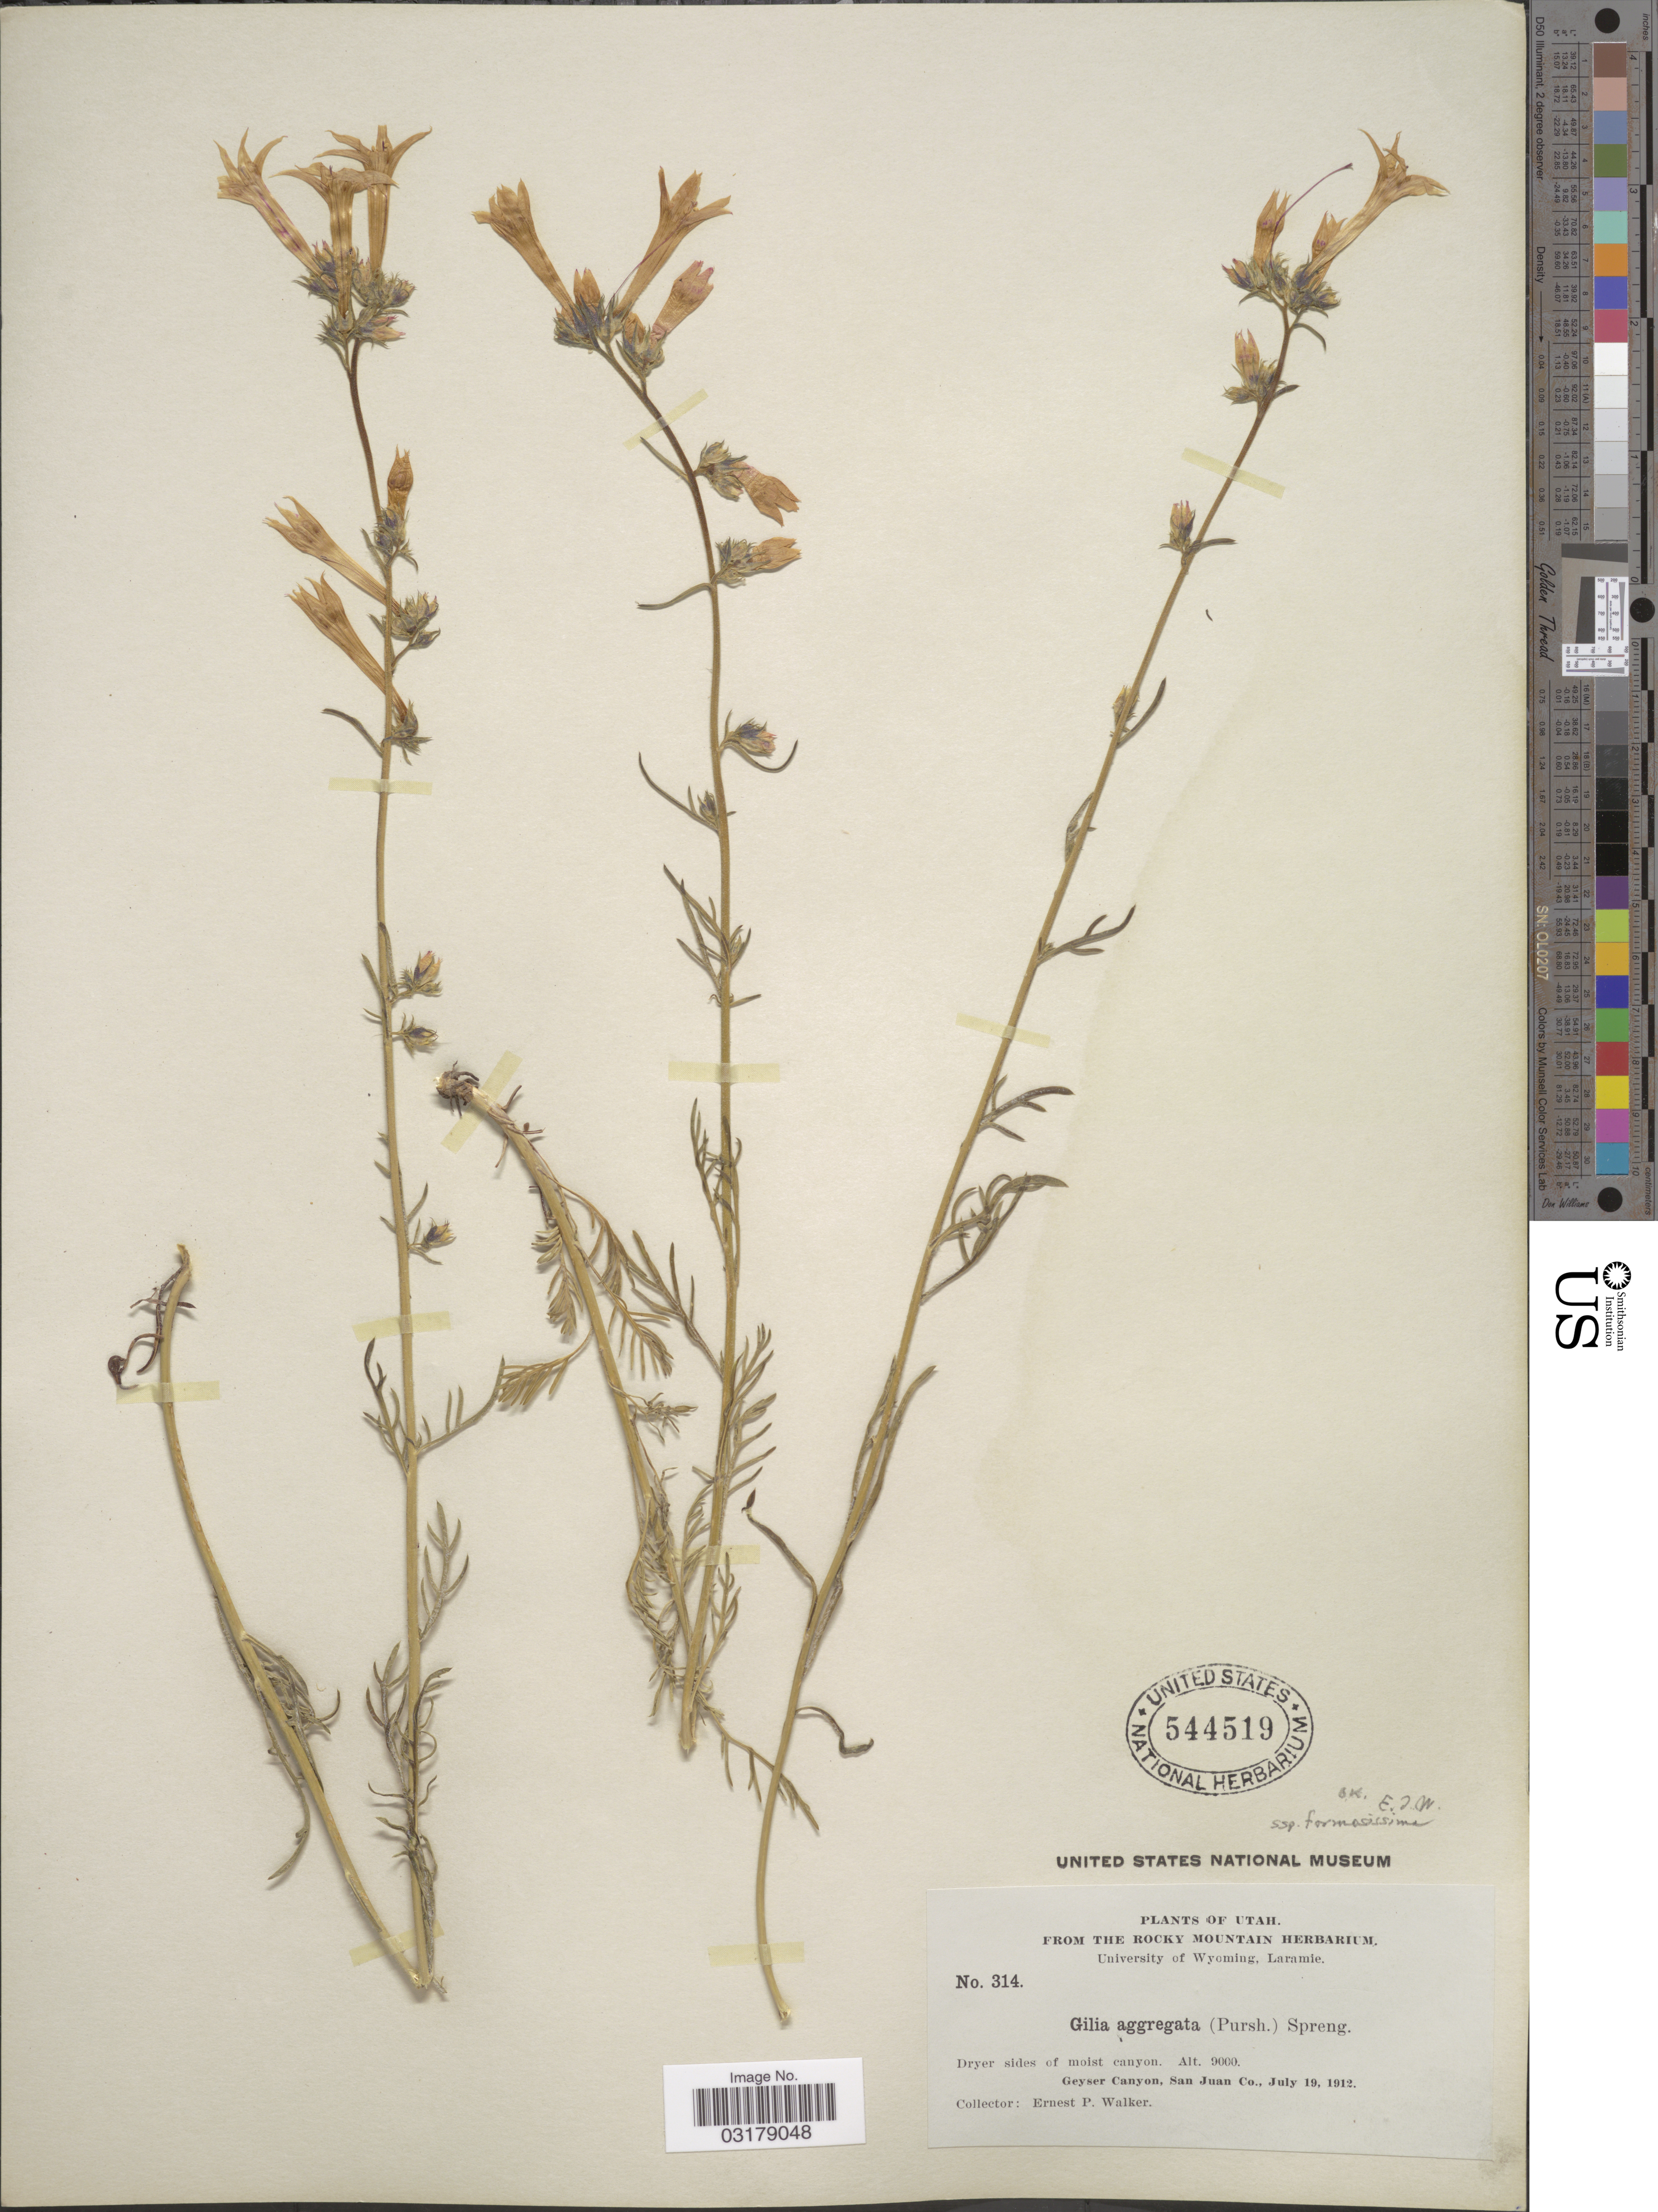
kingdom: Plantae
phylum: Tracheophyta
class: Magnoliopsida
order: Ericales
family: Polemoniaceae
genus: Ipomopsis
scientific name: Ipomopsis aggregata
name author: (Pursh) V.E. Grant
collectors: E. P. Walker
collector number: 314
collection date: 1912-07-19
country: United States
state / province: Utah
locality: Geyser Canyon, San Juan Co.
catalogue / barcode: US 544519